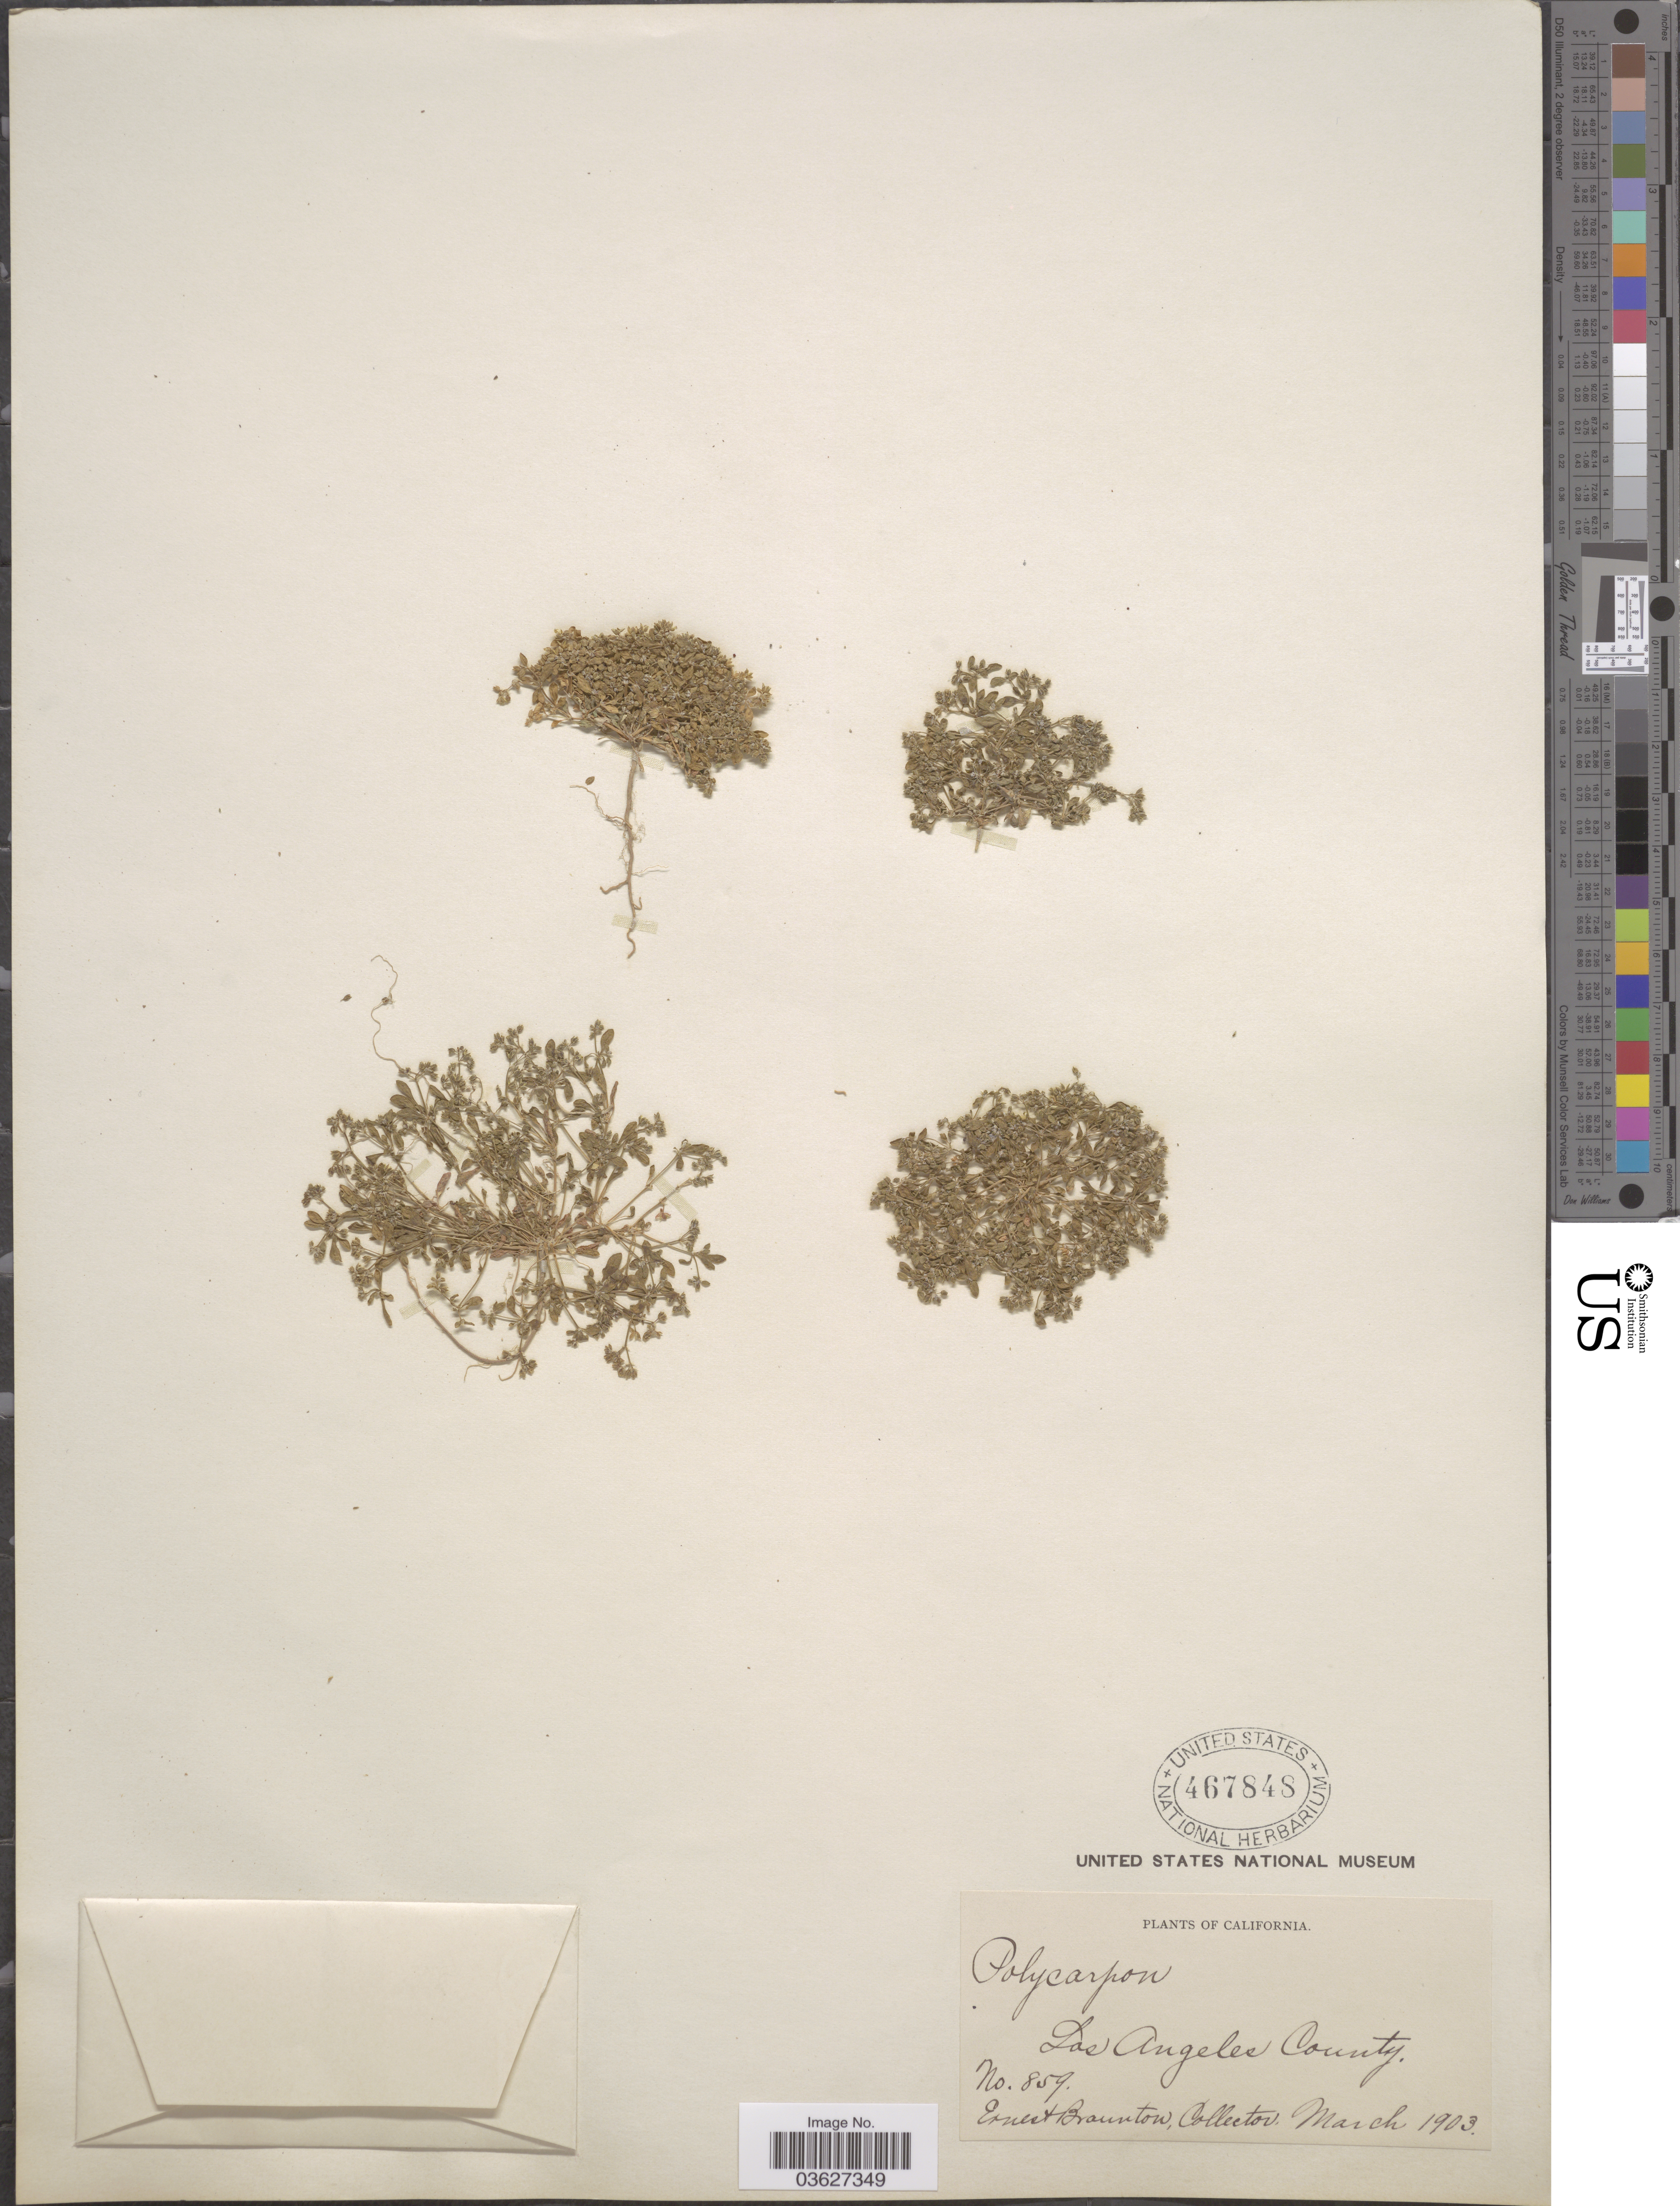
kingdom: Plantae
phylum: Tracheophyta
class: Magnoliopsida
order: Caryophyllales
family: Caryophyllaceae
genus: Polycarpon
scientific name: Polycarpon depressum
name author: Nutt.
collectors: E. Braunton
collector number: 859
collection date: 1903-03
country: United States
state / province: California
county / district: Los Angeles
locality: Los Angeles County.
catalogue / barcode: US 467848